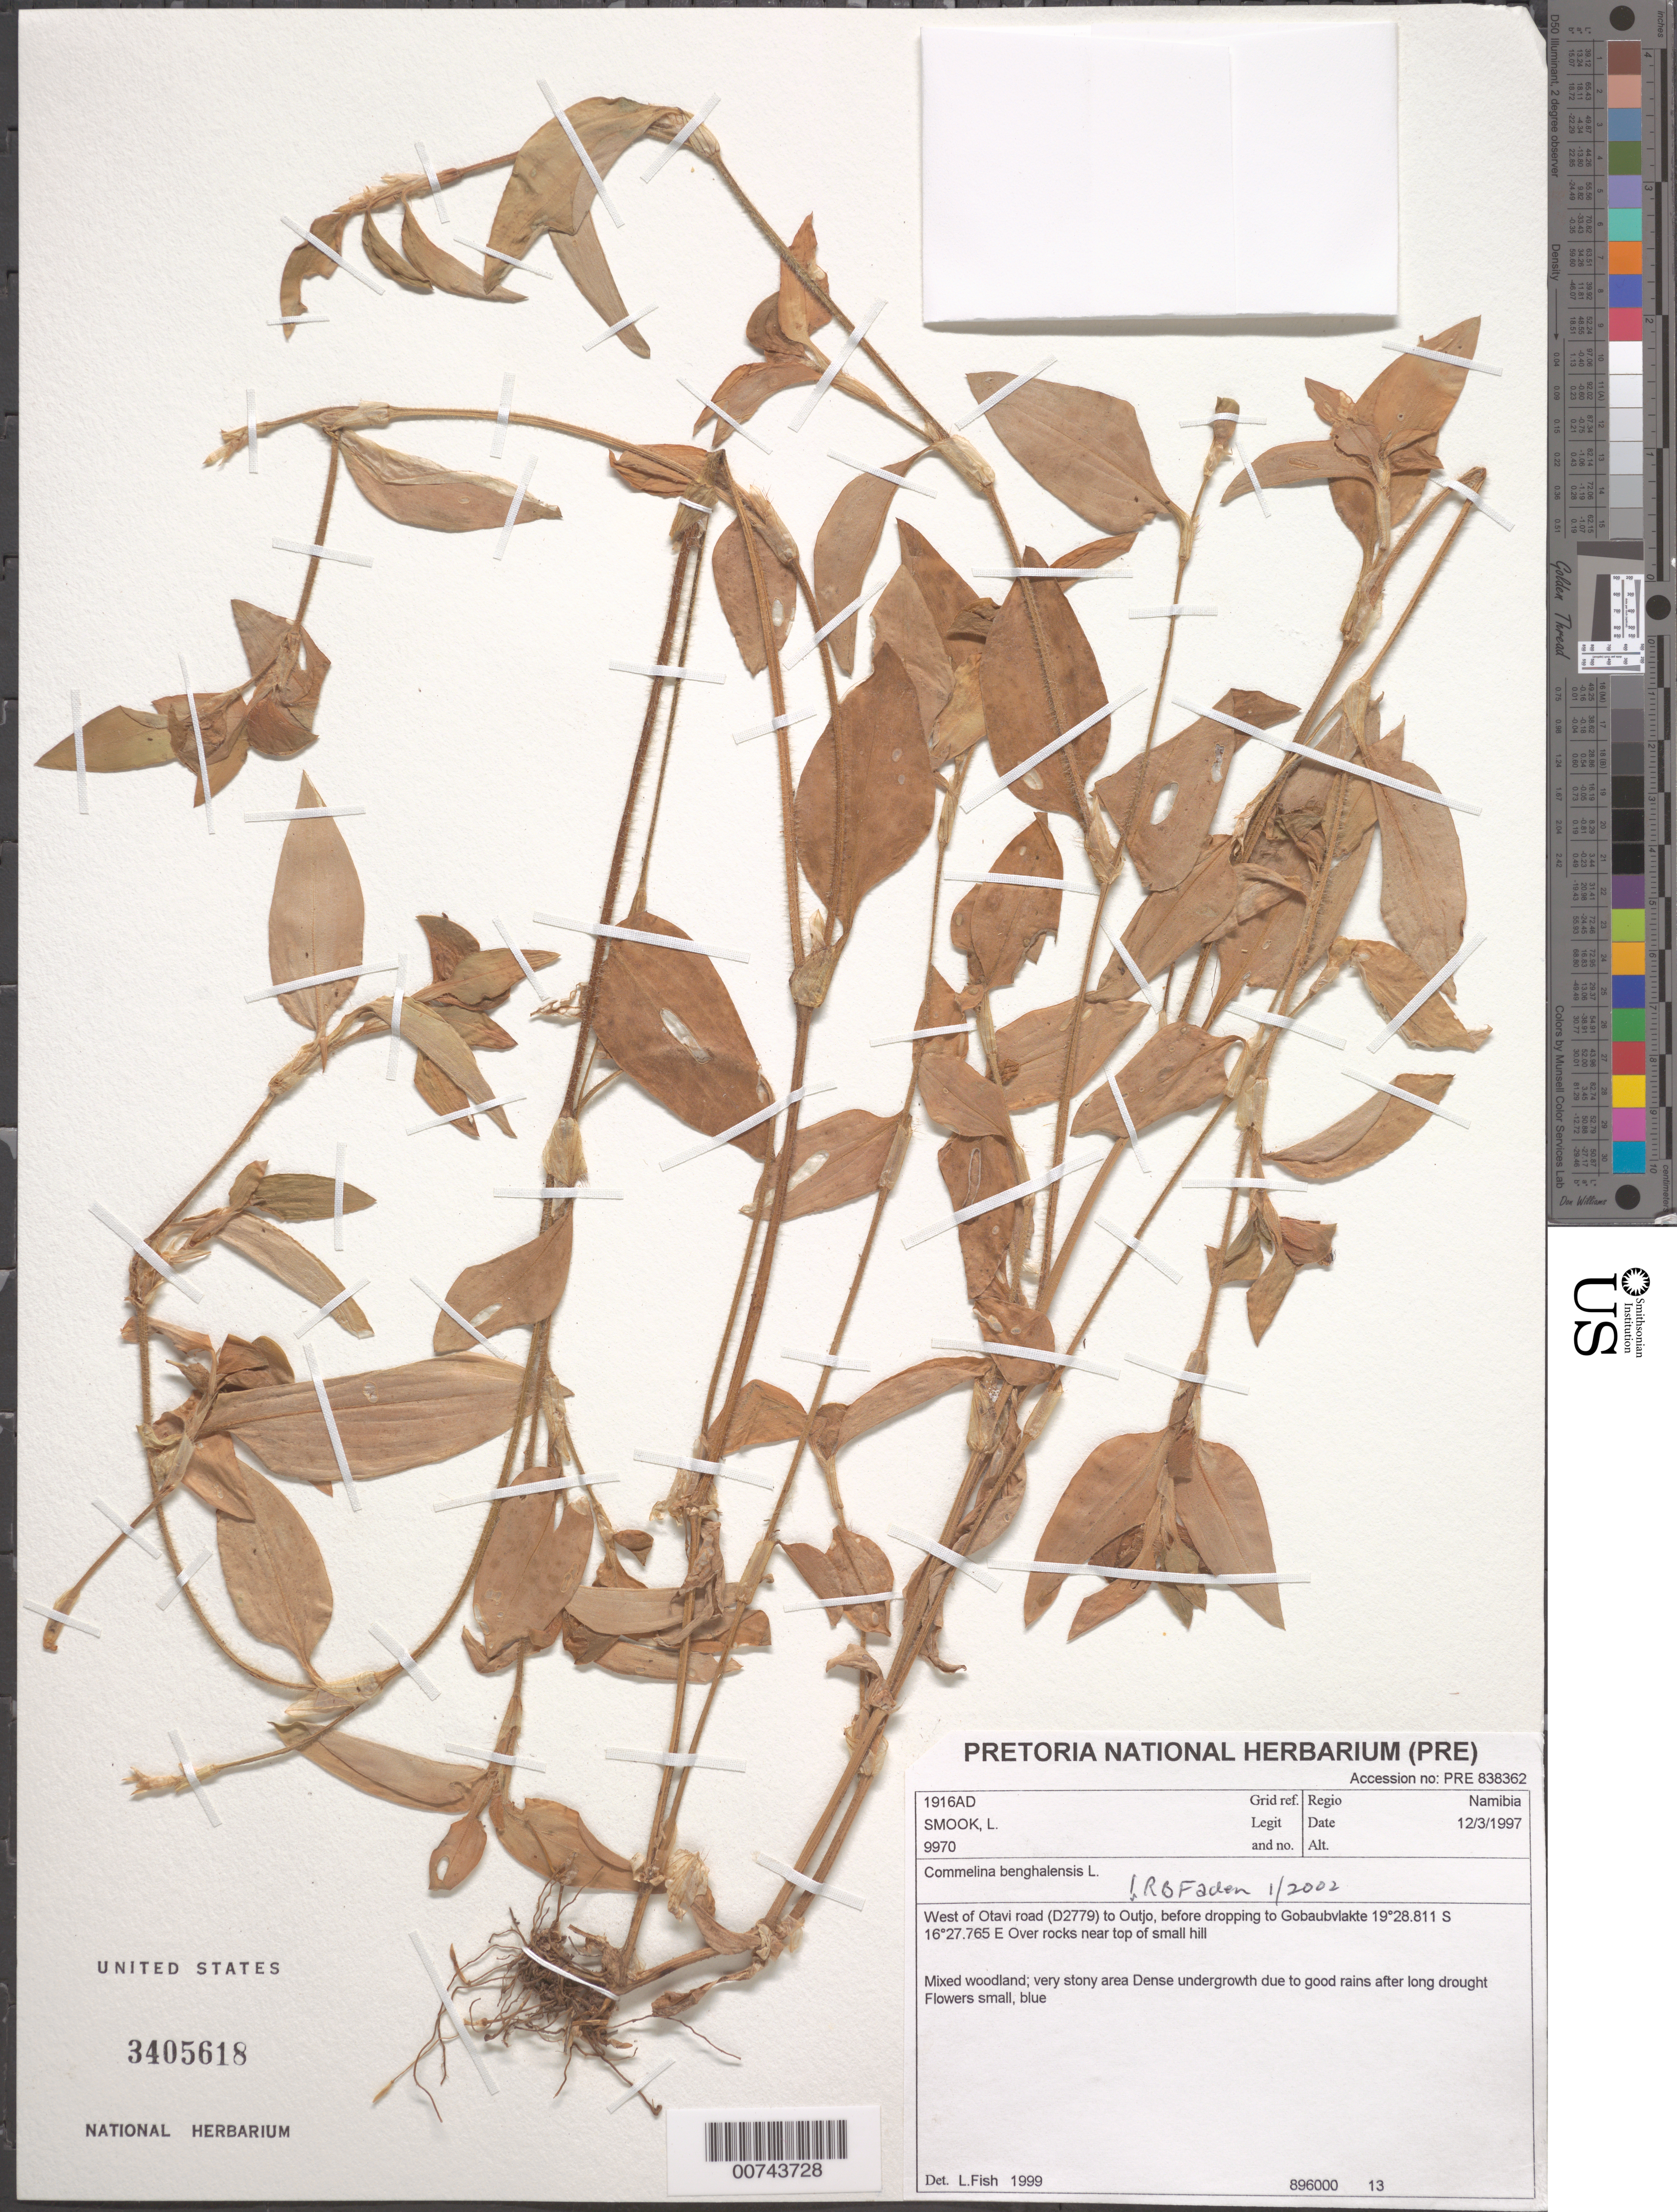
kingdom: Plantae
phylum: Tracheophyta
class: Liliopsida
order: Commelinales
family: Commelinaceae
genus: Commelina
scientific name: Commelina benghalensis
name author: L.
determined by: Faden, Robert B., (US), Smithsonian Institution - National Museum of Natural History (UNITED STATES)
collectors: L. Smook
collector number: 9970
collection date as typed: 12 Mar 1997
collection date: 1997-03-12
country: Namibia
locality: W of tavi road (D2779) to Outjo.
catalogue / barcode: US 3405618